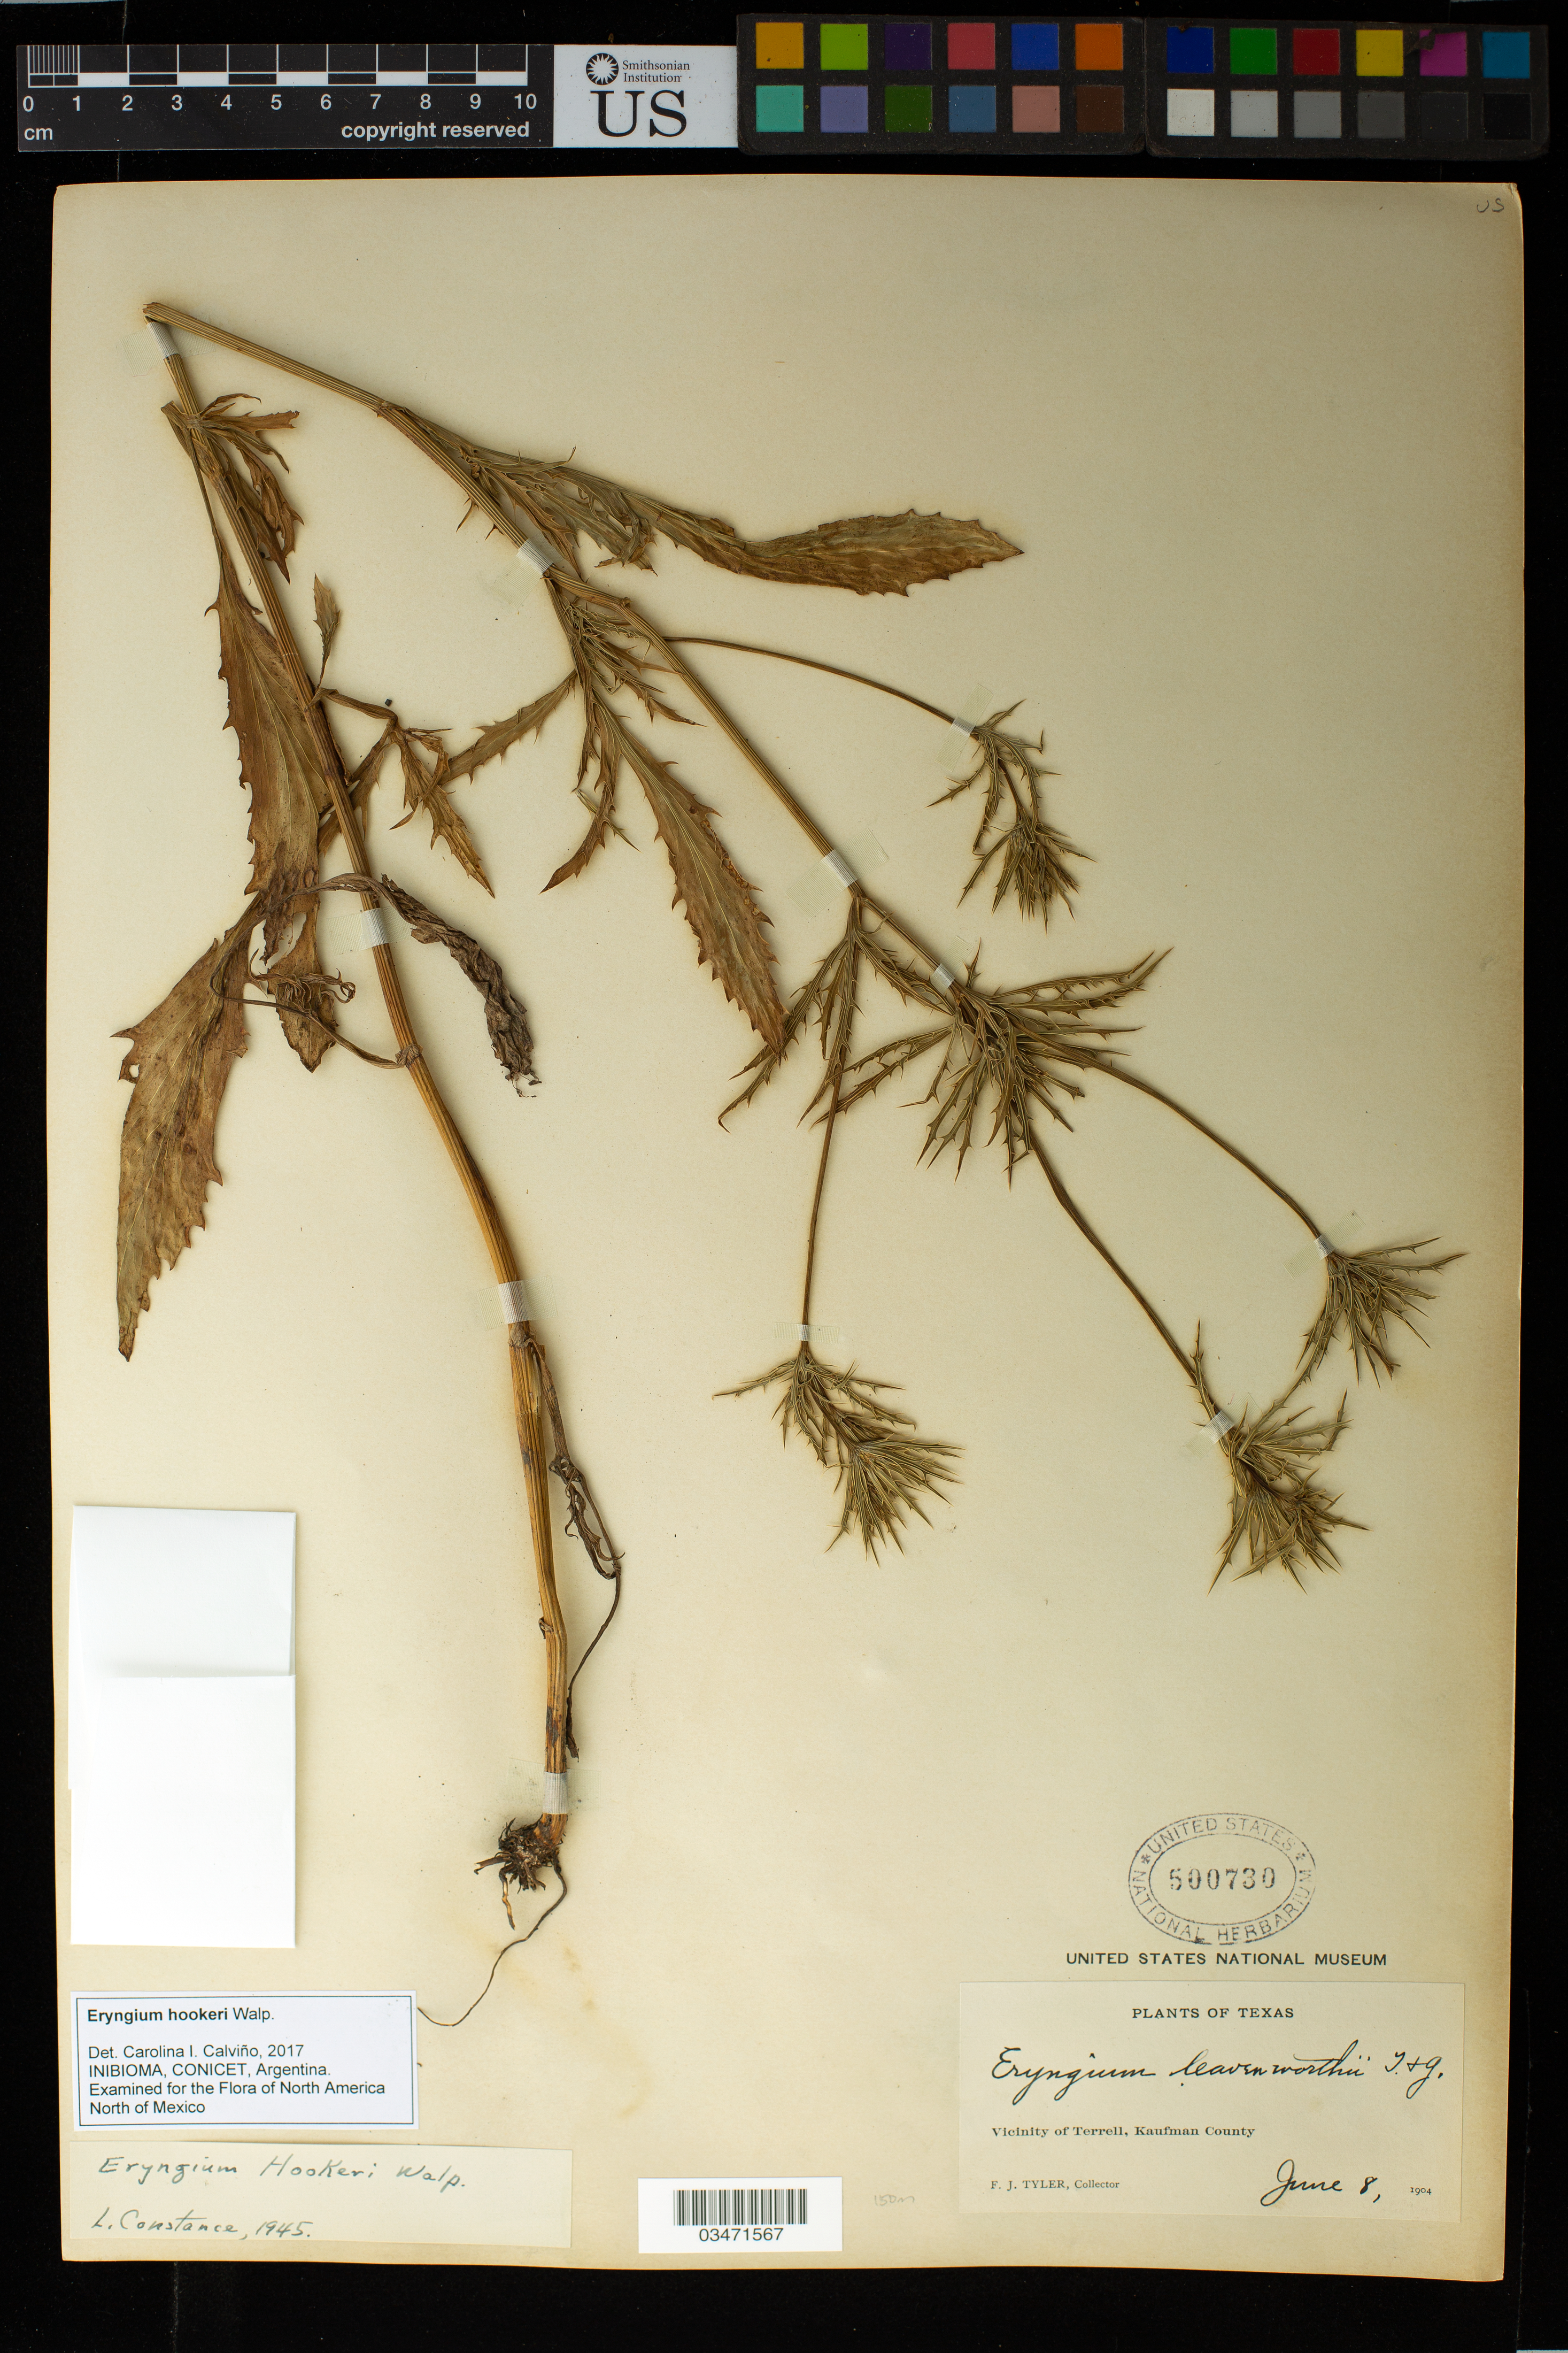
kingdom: Plantae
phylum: Tracheophyta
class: Magnoliopsida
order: Apiales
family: Apiaceae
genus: Eryngium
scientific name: Eryngium hookeri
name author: Walp.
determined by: Calviño, C. I.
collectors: F. Tyler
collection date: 1904-06-08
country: United States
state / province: Texas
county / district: Kaufman County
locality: Terrell, vicinity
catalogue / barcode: US 500730